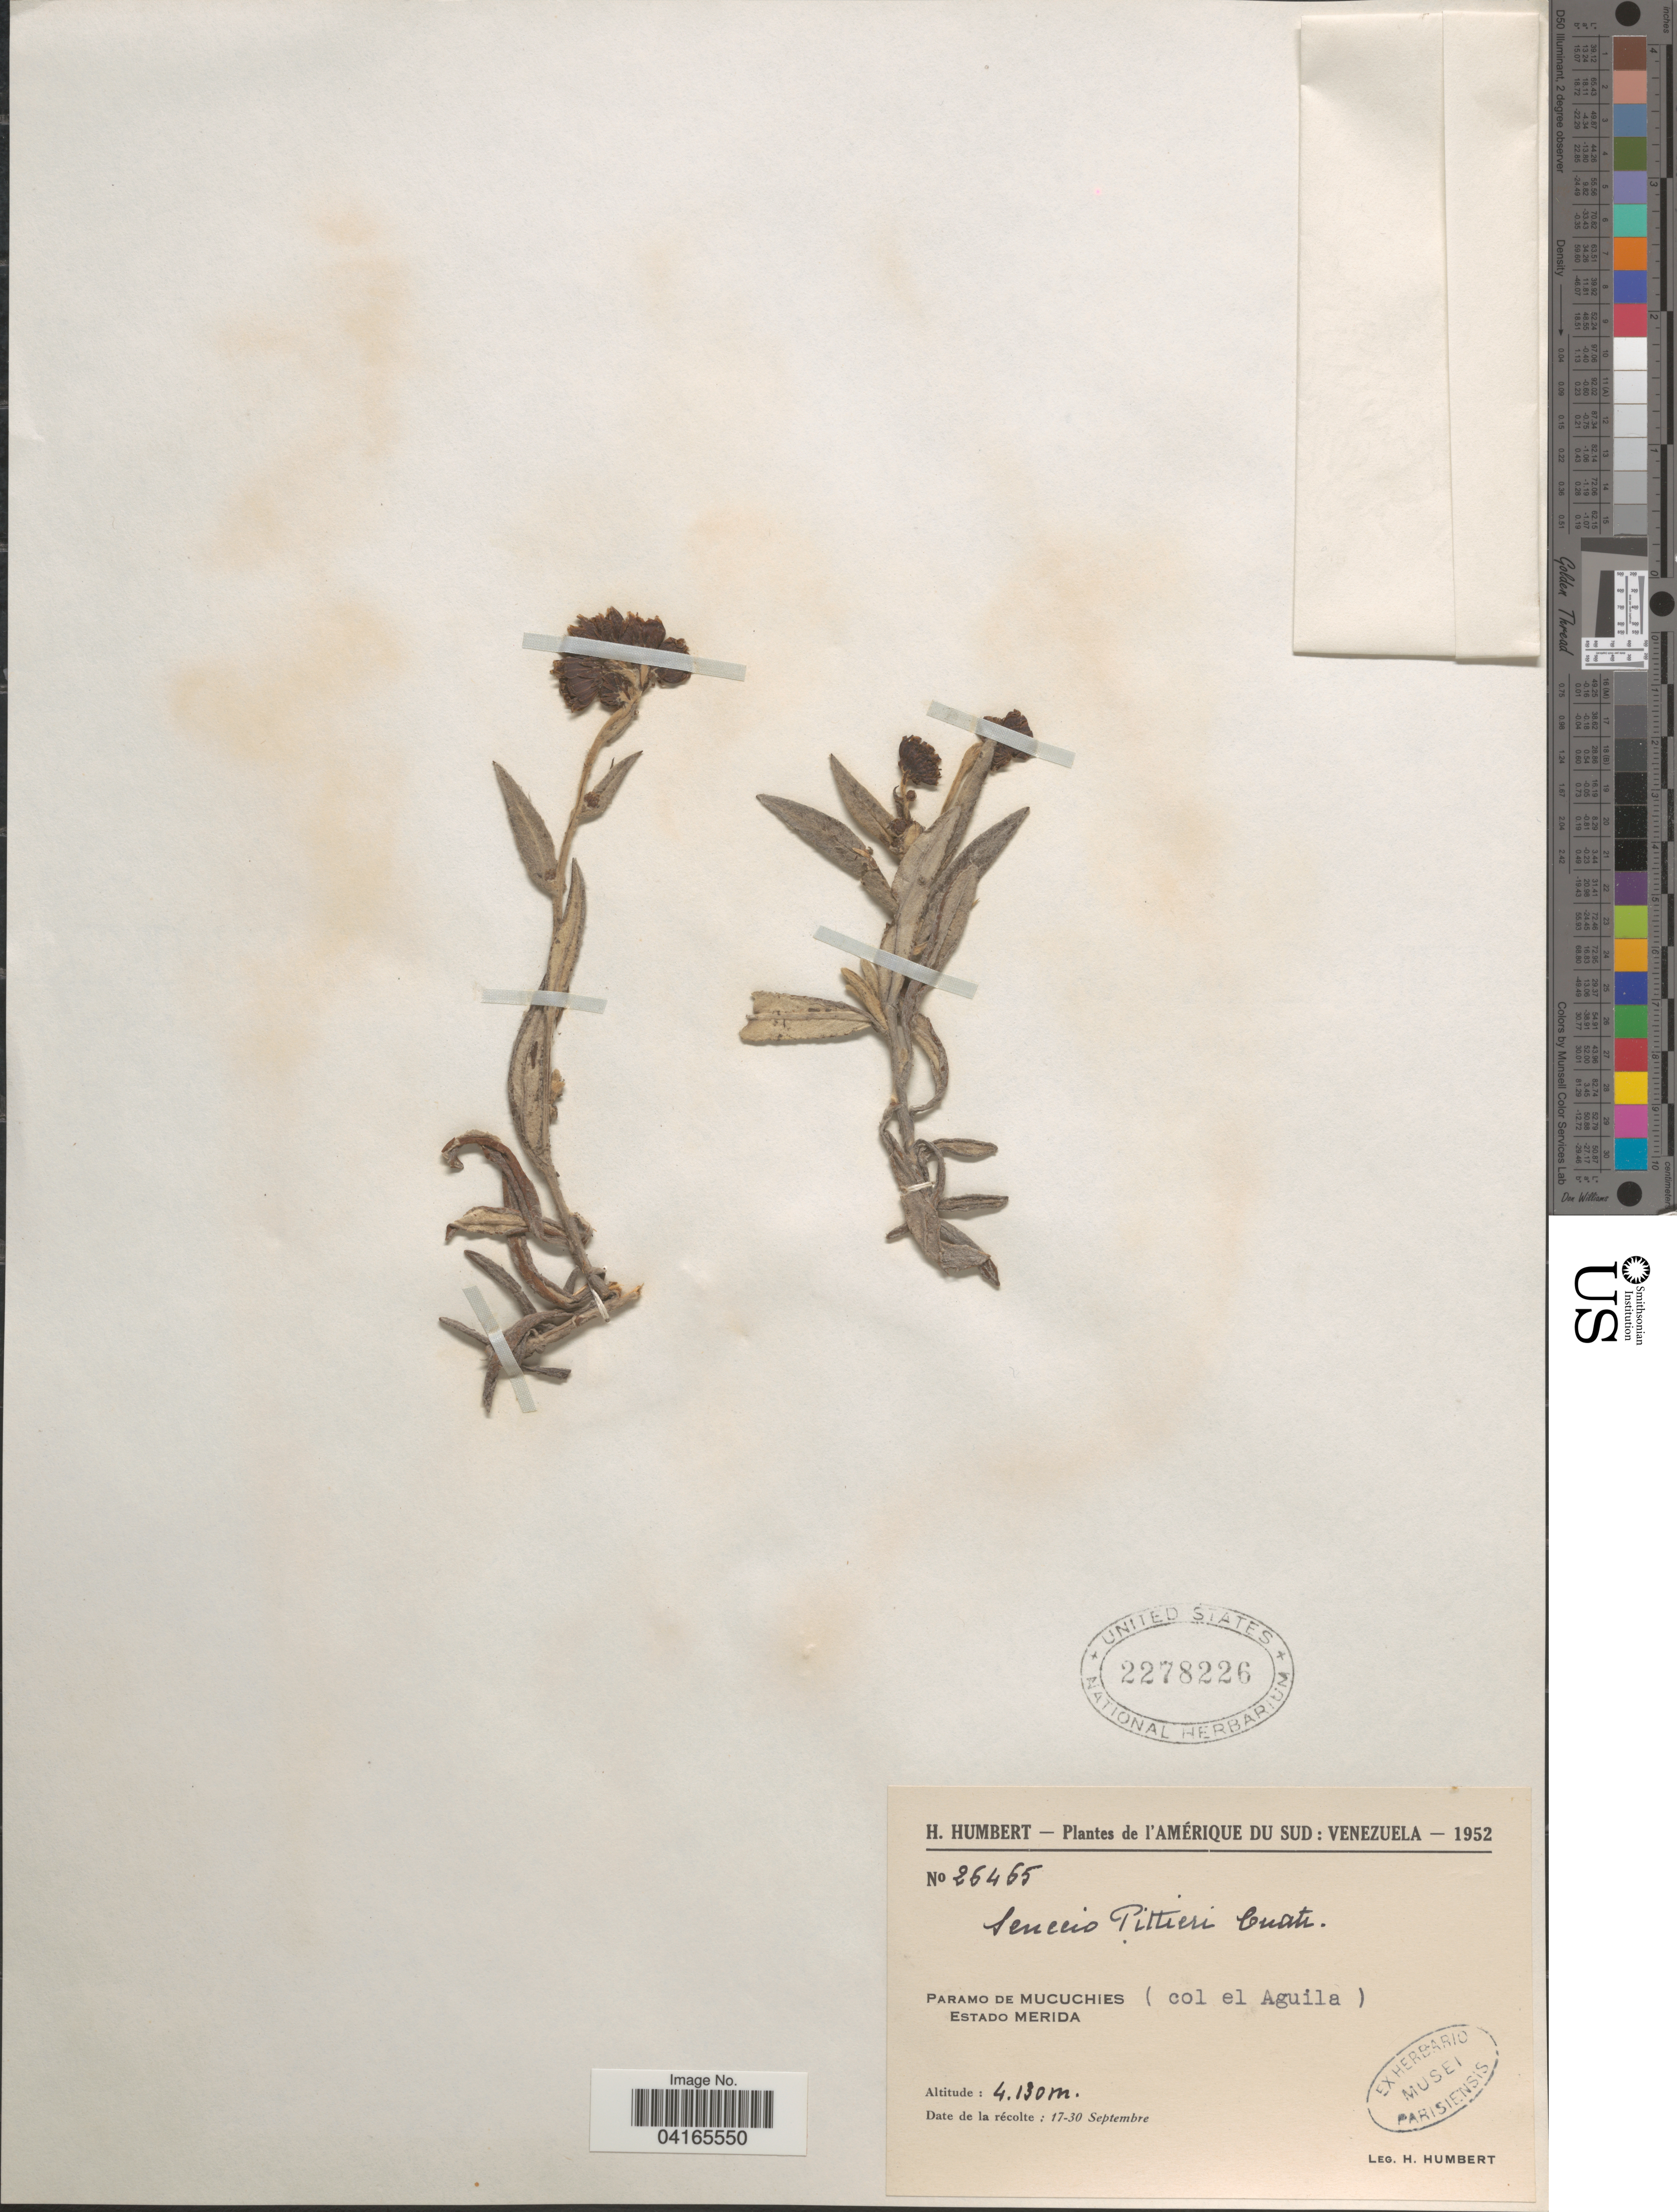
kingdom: Plantae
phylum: Tracheophyta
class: Magnoliopsida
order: Asterales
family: Asteraceae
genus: Senecio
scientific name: Senecio longepenicillatus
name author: Sch. Bip. ex Sandw.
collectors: H. Humbert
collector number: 26465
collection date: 1952-09-17/1952-09-30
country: Venezuela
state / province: Merida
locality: Paramo de Mucuchies (col el Aguila).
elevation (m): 4130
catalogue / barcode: US 2278226